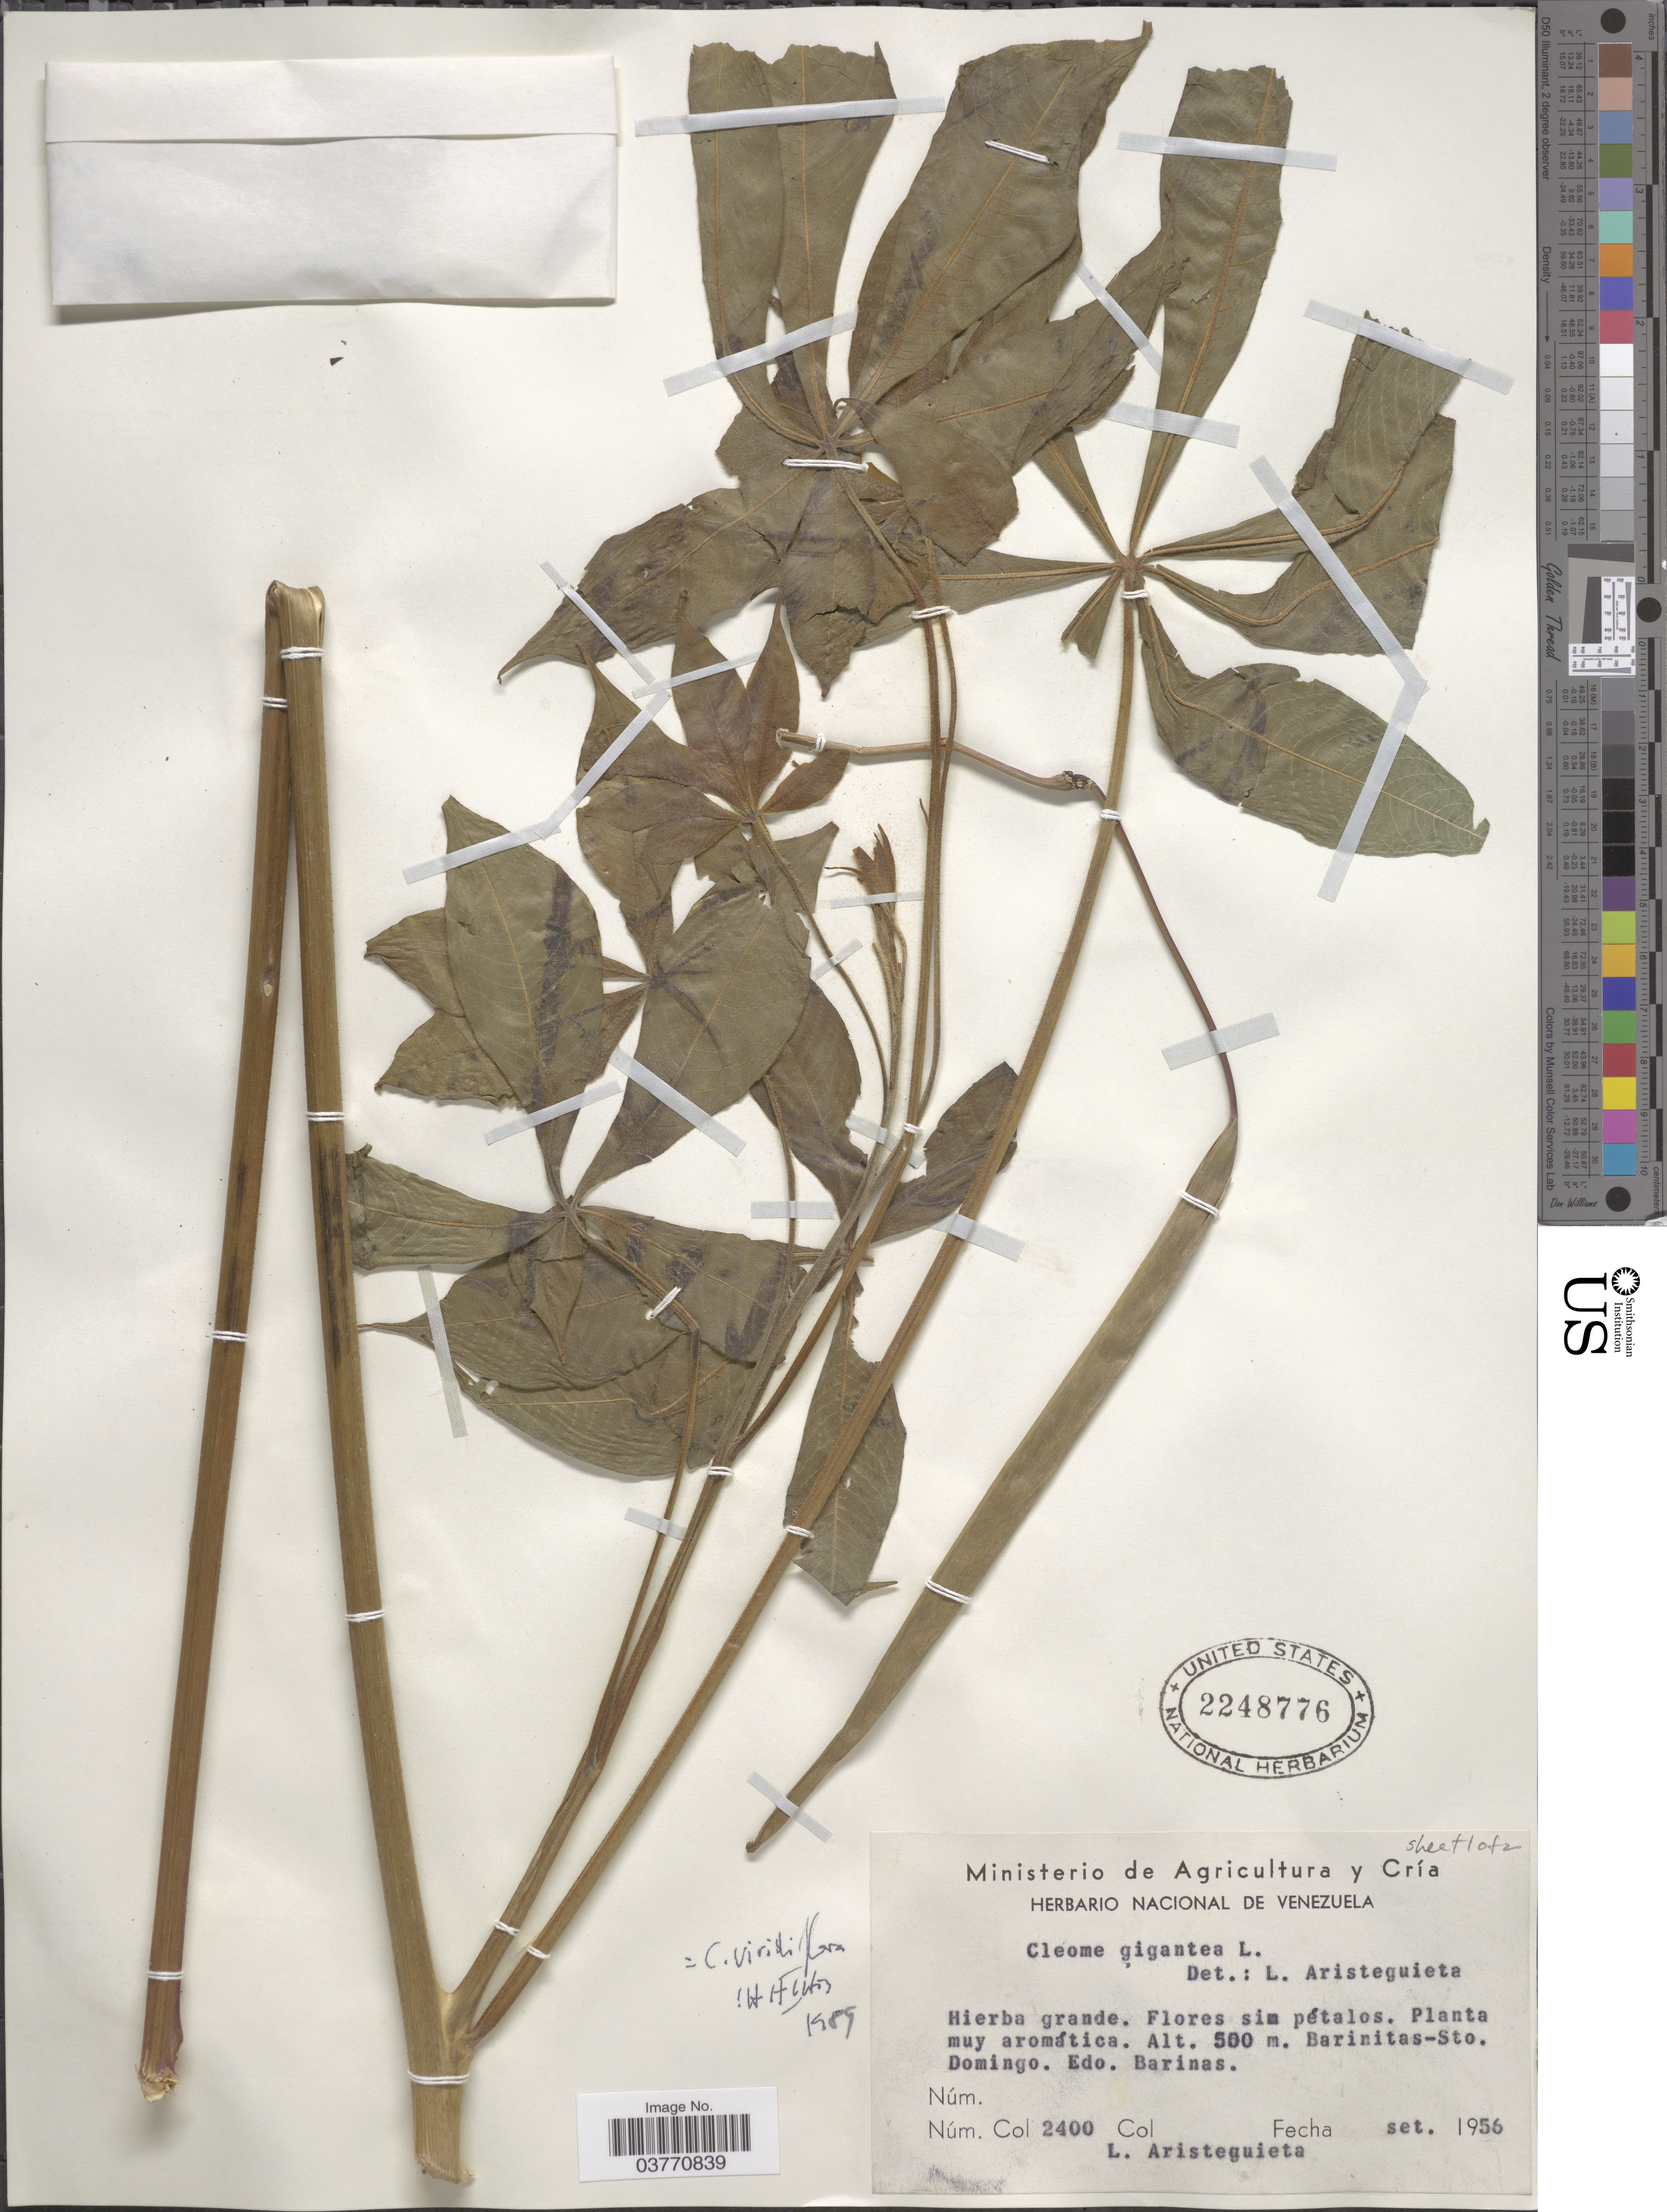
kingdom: Plantae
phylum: Tracheophyta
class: Magnoliopsida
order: Brassicales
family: Cleomaceae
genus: Melidiscus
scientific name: Melidiscus gigantea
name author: (L.) Raf.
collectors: L. Aristeguieta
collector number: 2400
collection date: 1956-09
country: Venezuela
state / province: Barinas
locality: Barinitas-Sto. Domingo. Edo. Barinas.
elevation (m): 500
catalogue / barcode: US 2248776